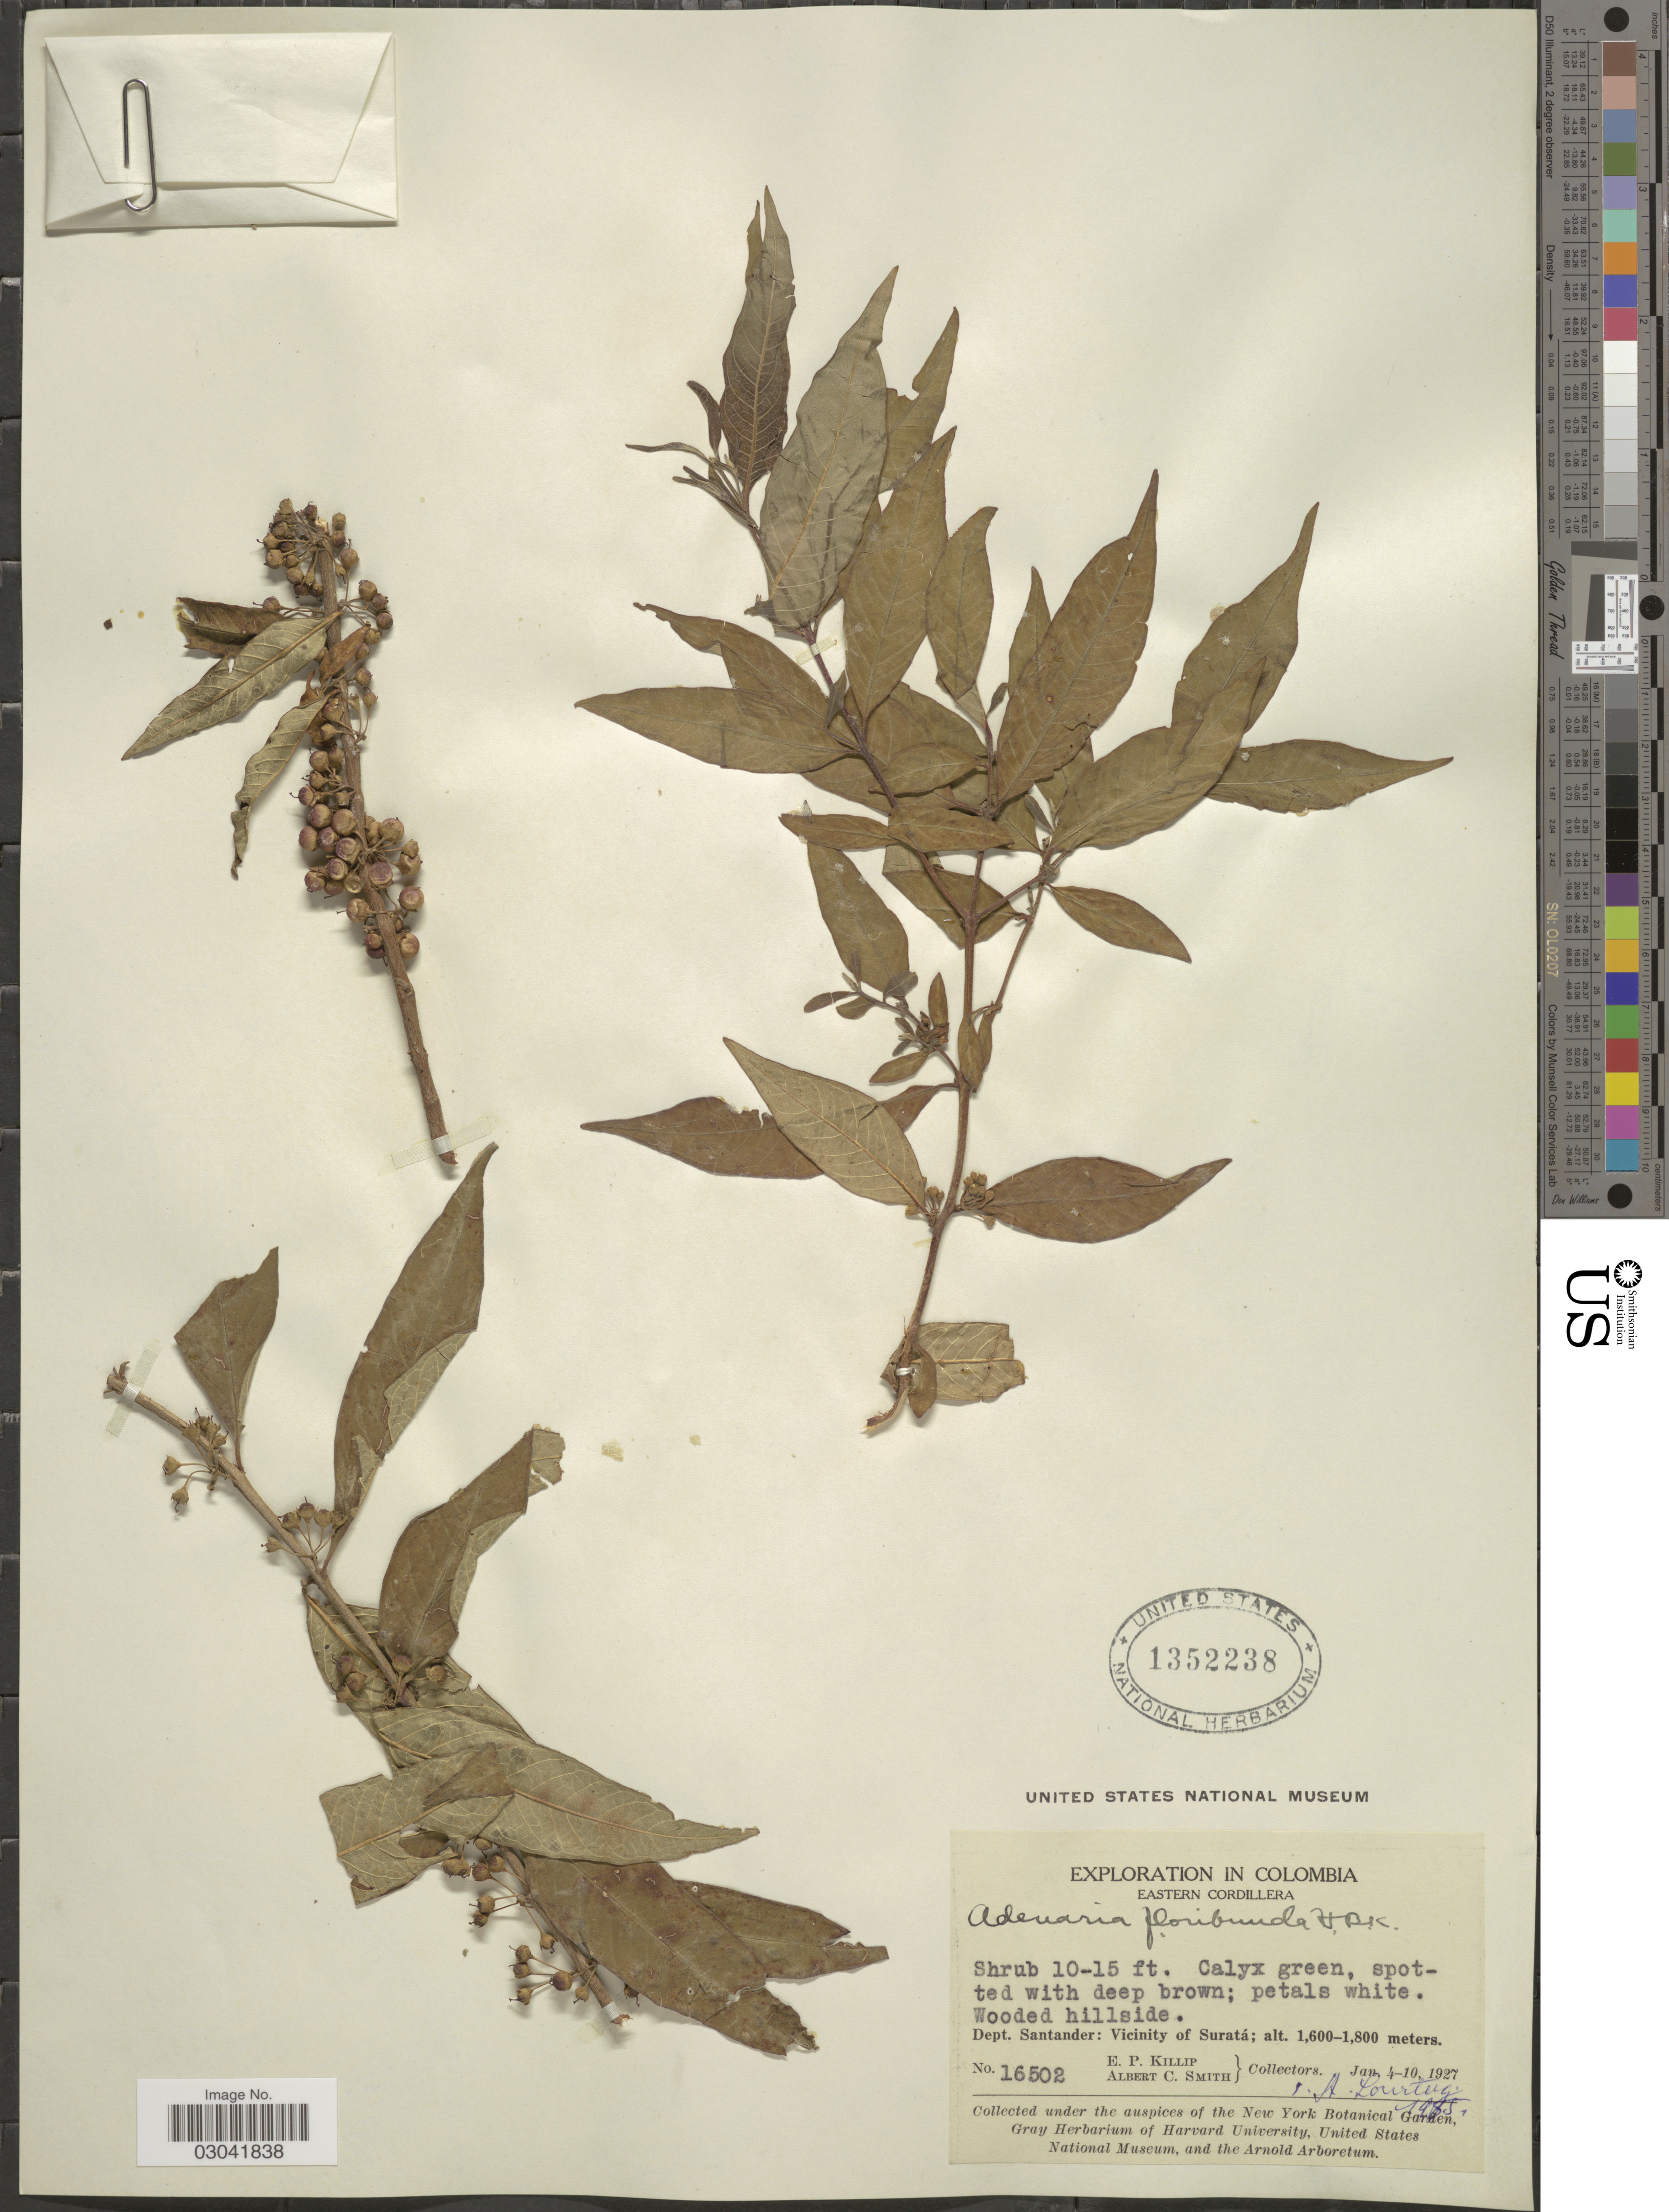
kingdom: Plantae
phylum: Tracheophyta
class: Magnoliopsida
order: Myrtales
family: Lythraceae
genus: Adenaria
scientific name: Adenaria floribunda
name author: Kunth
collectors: E. P. Killip & A. C. Smith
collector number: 16502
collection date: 1927-01-04/1927-01-10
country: Colombia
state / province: Santander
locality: Eastern Cordillera. Dept. Santander: Vicinity of Suratá.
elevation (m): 1600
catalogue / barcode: US 1352238